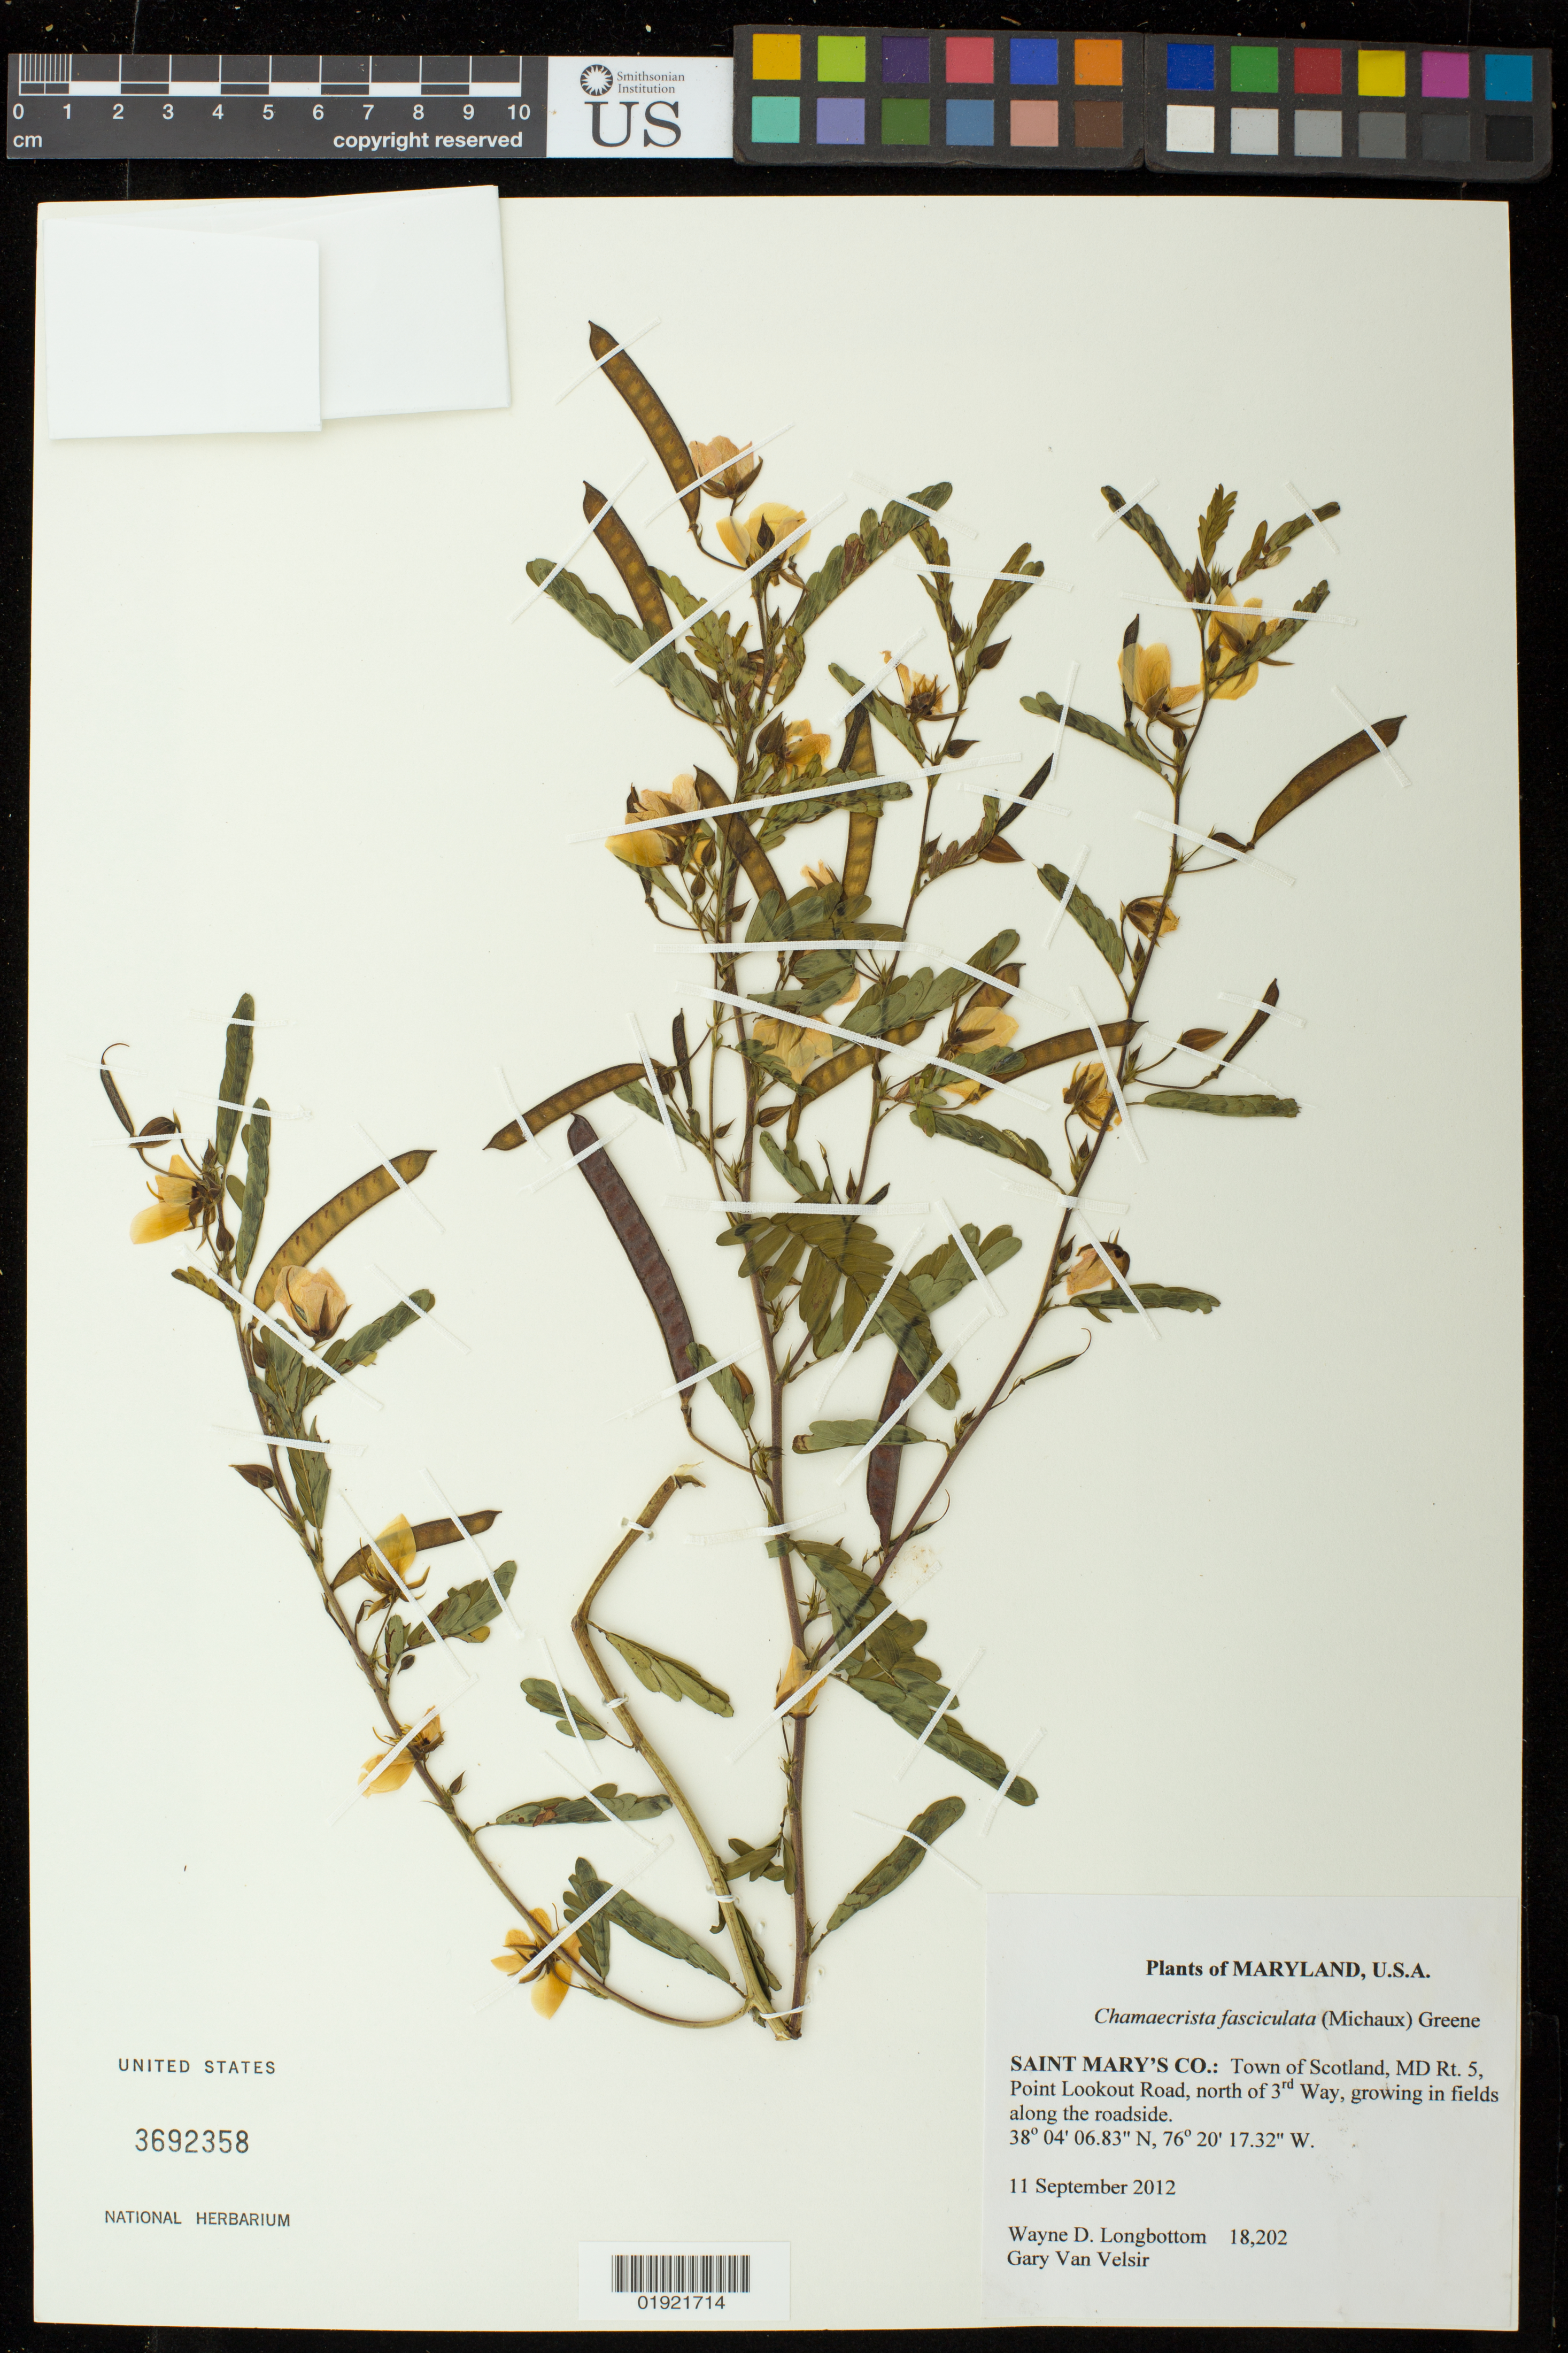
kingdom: Plantae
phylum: Tracheophyta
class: Magnoliopsida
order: Fabales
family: Fabaceae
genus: Chamaecrista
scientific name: Chamaecrista fasciculata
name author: (Michx.) Greene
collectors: W. D. Longbottom & G. Van Velsir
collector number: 18202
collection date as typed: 11 September 2012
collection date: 2012-09-11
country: United States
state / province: Maryland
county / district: St. Mary's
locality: Town of Scotland, MD Rt. 5, Point Lookout Road, north of 3rd Way, growing in fields along the roadside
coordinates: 38 04 6.83 N, 76 20 17.32 W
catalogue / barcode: US 3692358